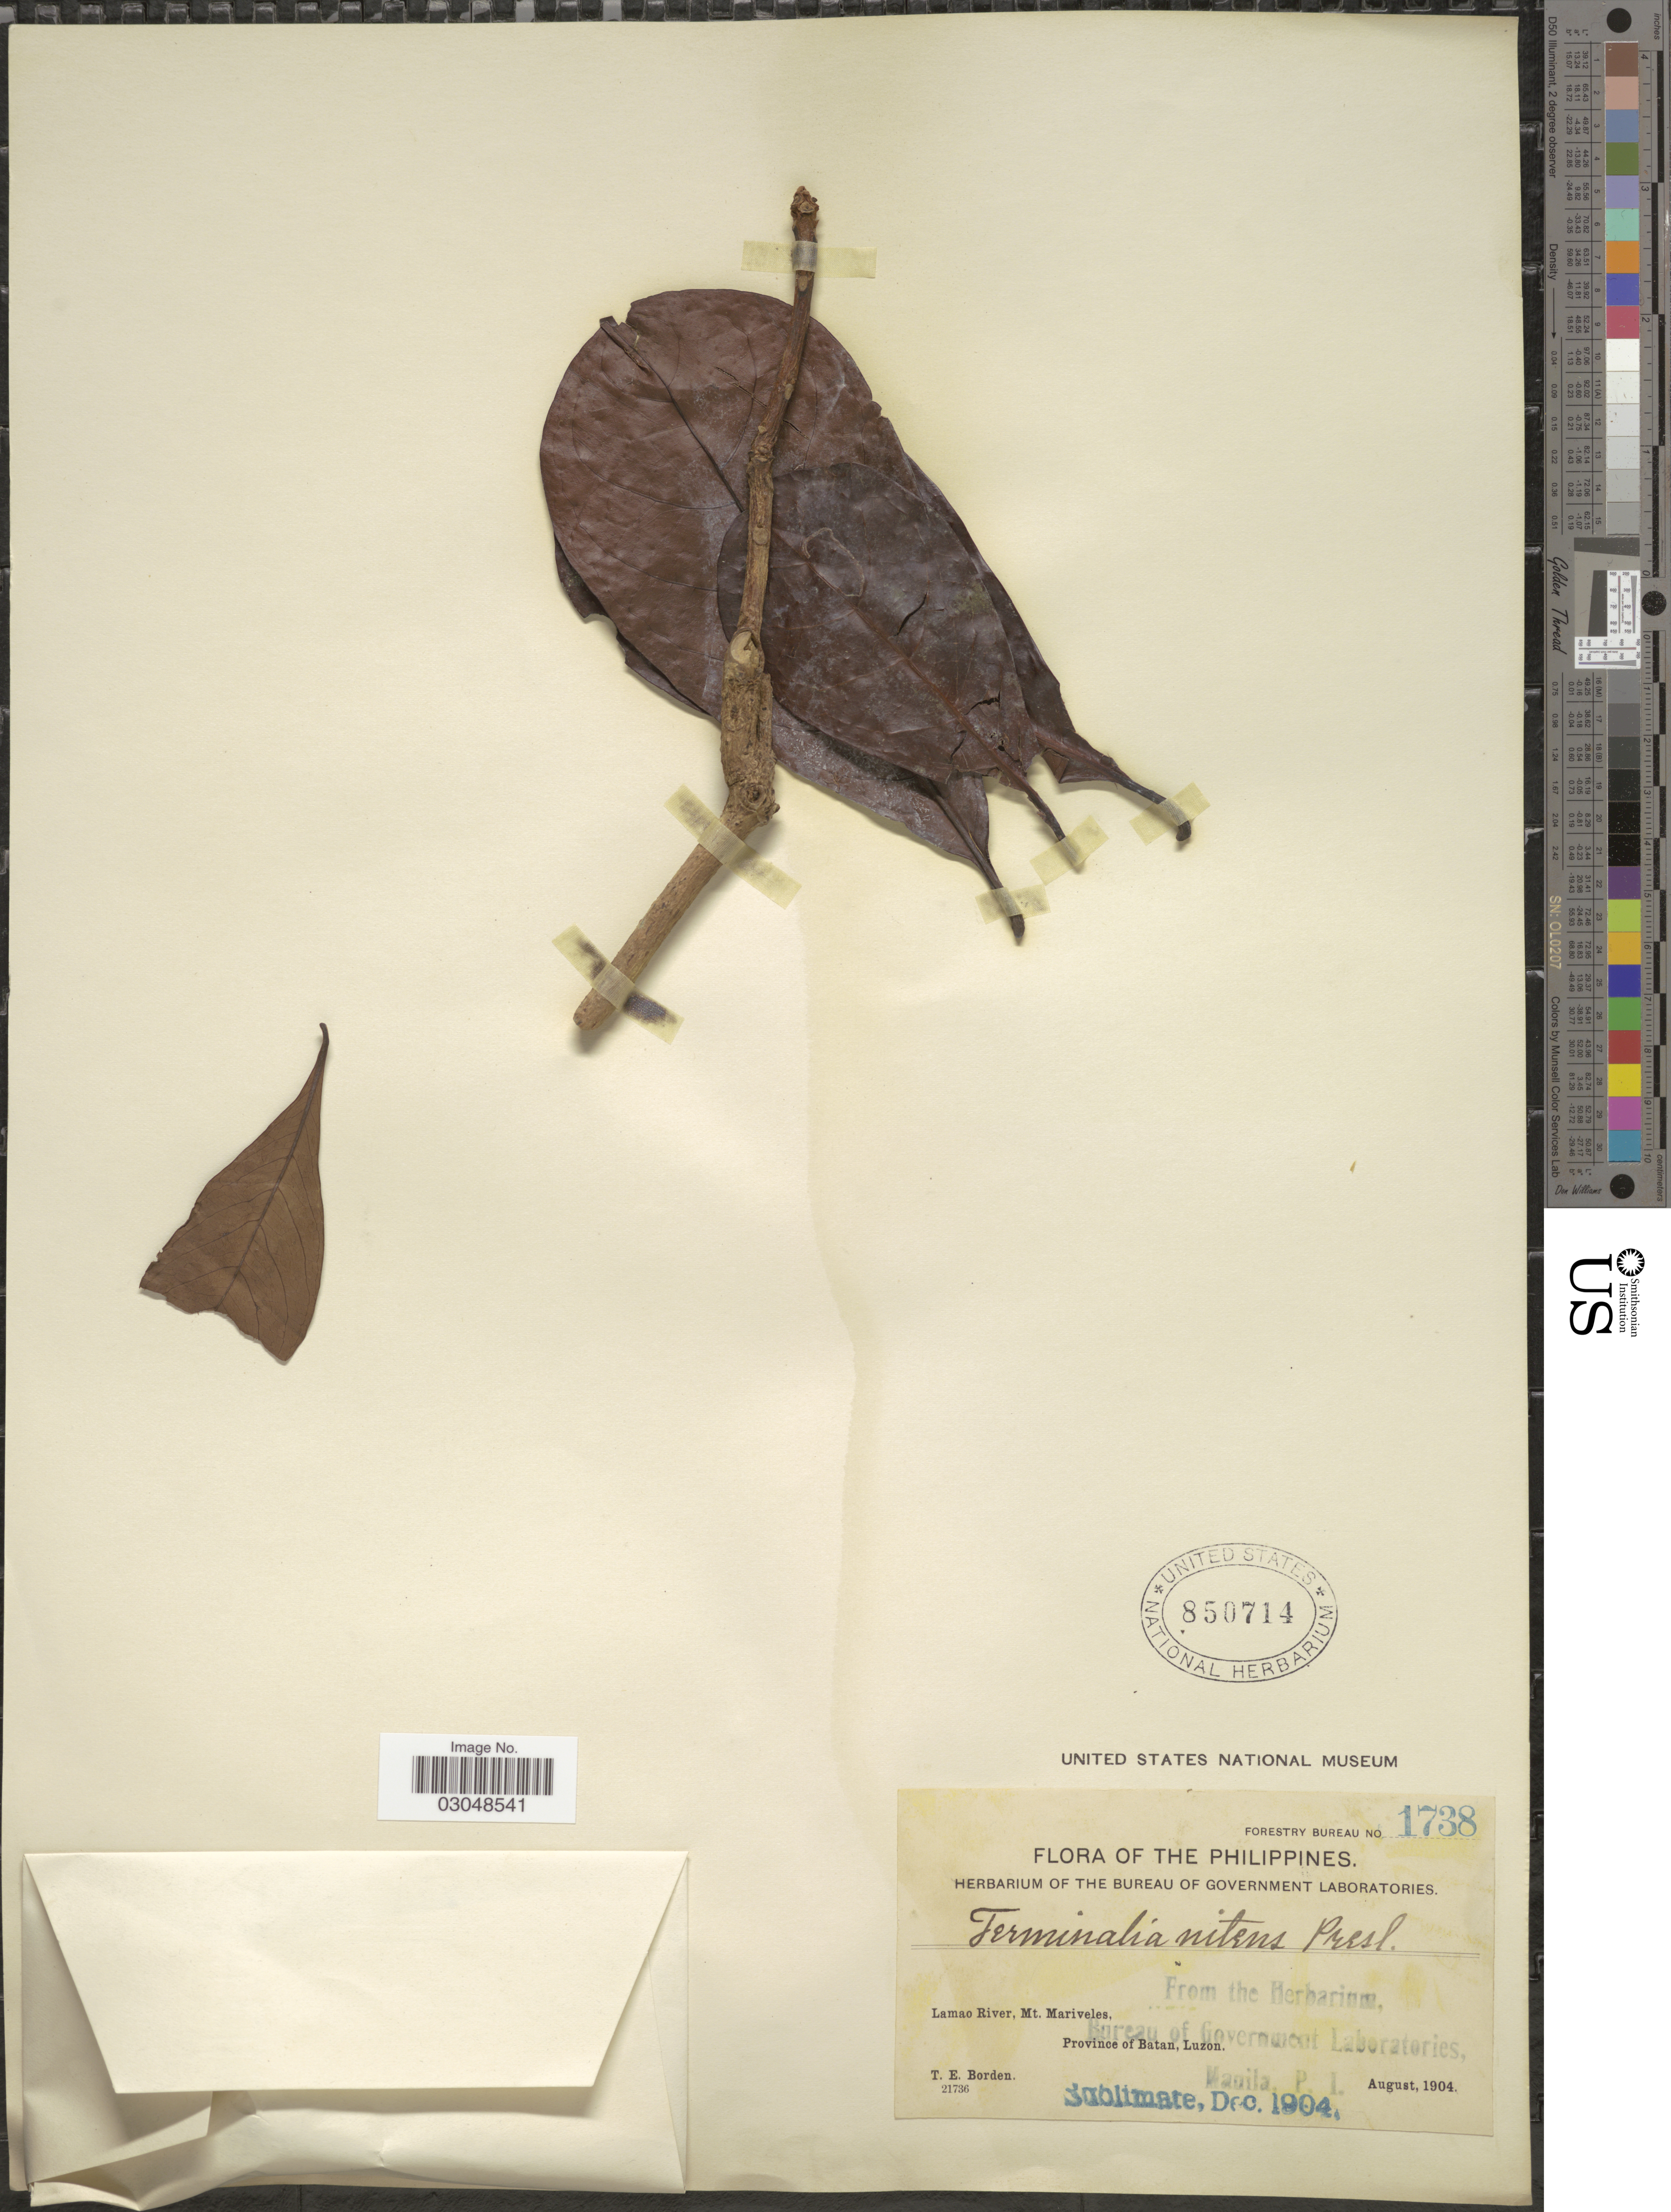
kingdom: Plantae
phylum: Tracheophyta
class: Magnoliopsida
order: Myrtales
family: Combretaceae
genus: Terminalia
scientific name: Terminalia nitens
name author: J. Presl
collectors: T. E. Borden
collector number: Forestry Bureau 1738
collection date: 1904-08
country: Philippines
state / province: Cagayan Valley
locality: Lamao River, Mt. Mariveles, Province of Batan, Luzon.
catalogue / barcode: US 850714